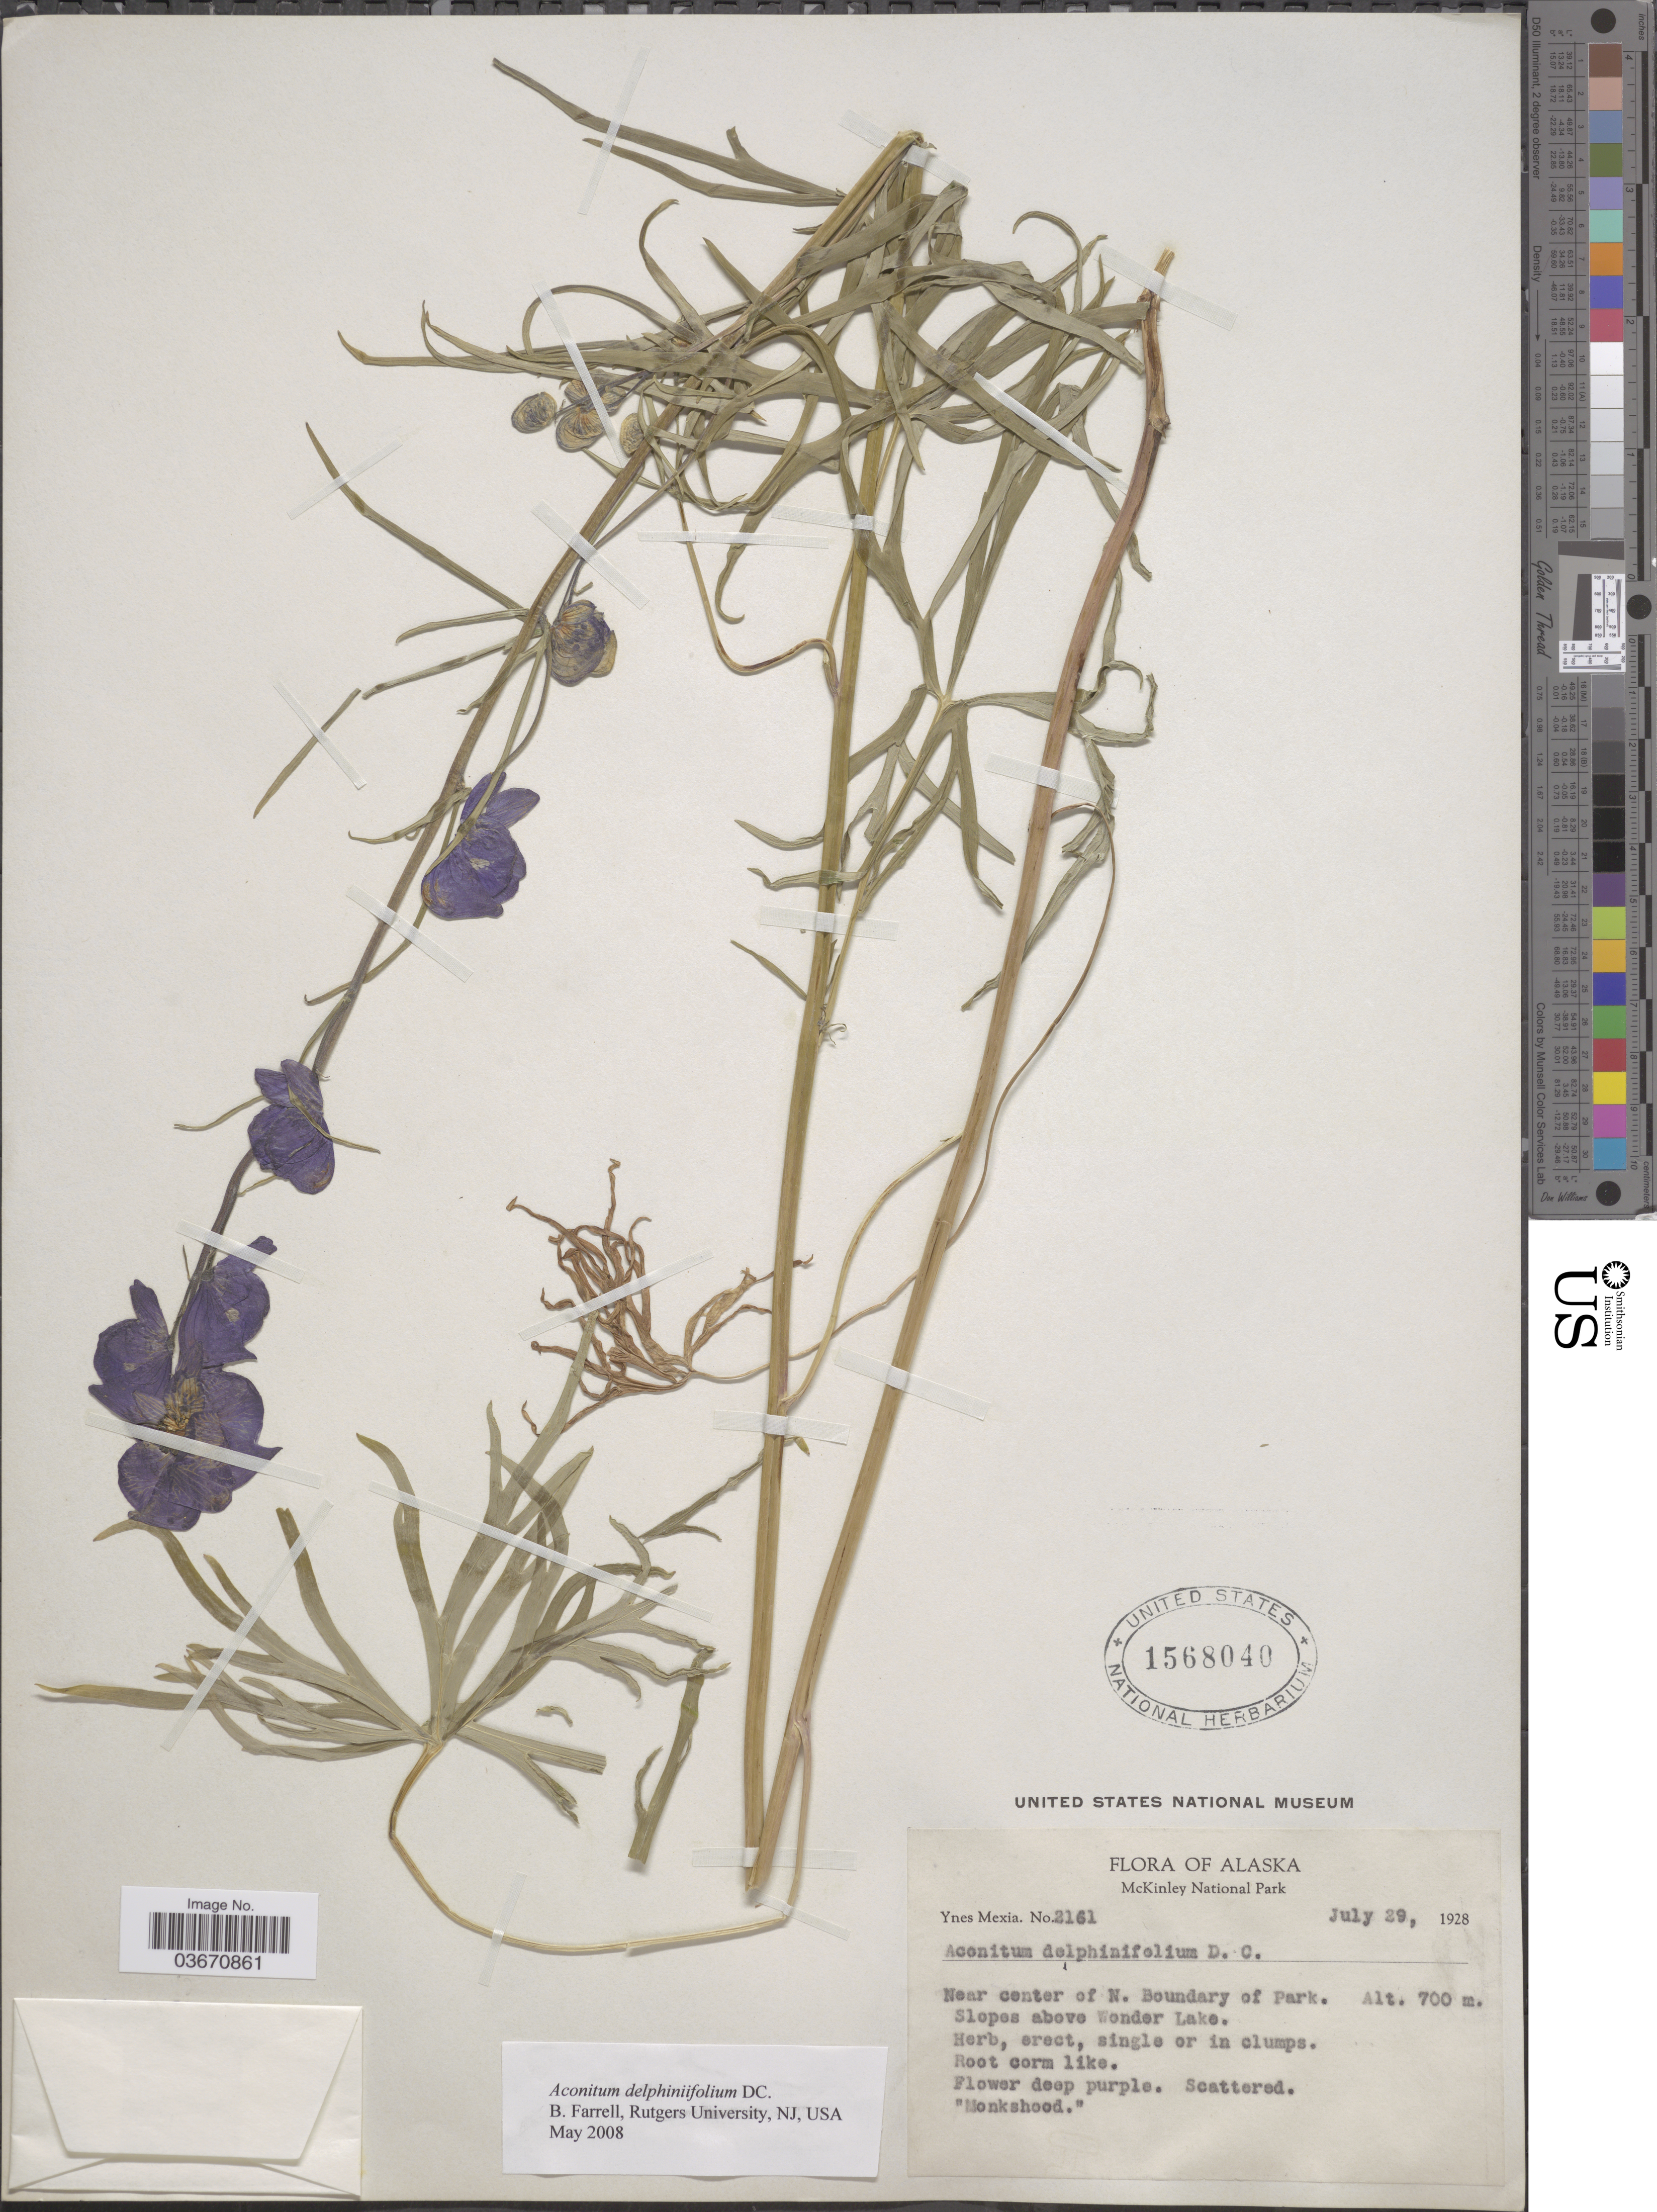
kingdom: Plantae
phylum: Tracheophyta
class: Magnoliopsida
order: Ranunculales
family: Ranunculaceae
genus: Aconitum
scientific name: Aconitum delphinifolium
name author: DC.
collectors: Y. Mexia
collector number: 2161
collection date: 1928-07-29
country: United States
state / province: Alaska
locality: McKinley National Park. Near center of N. Boundary of Park. Slopes above Wonder Lake.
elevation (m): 700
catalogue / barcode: US 1568040